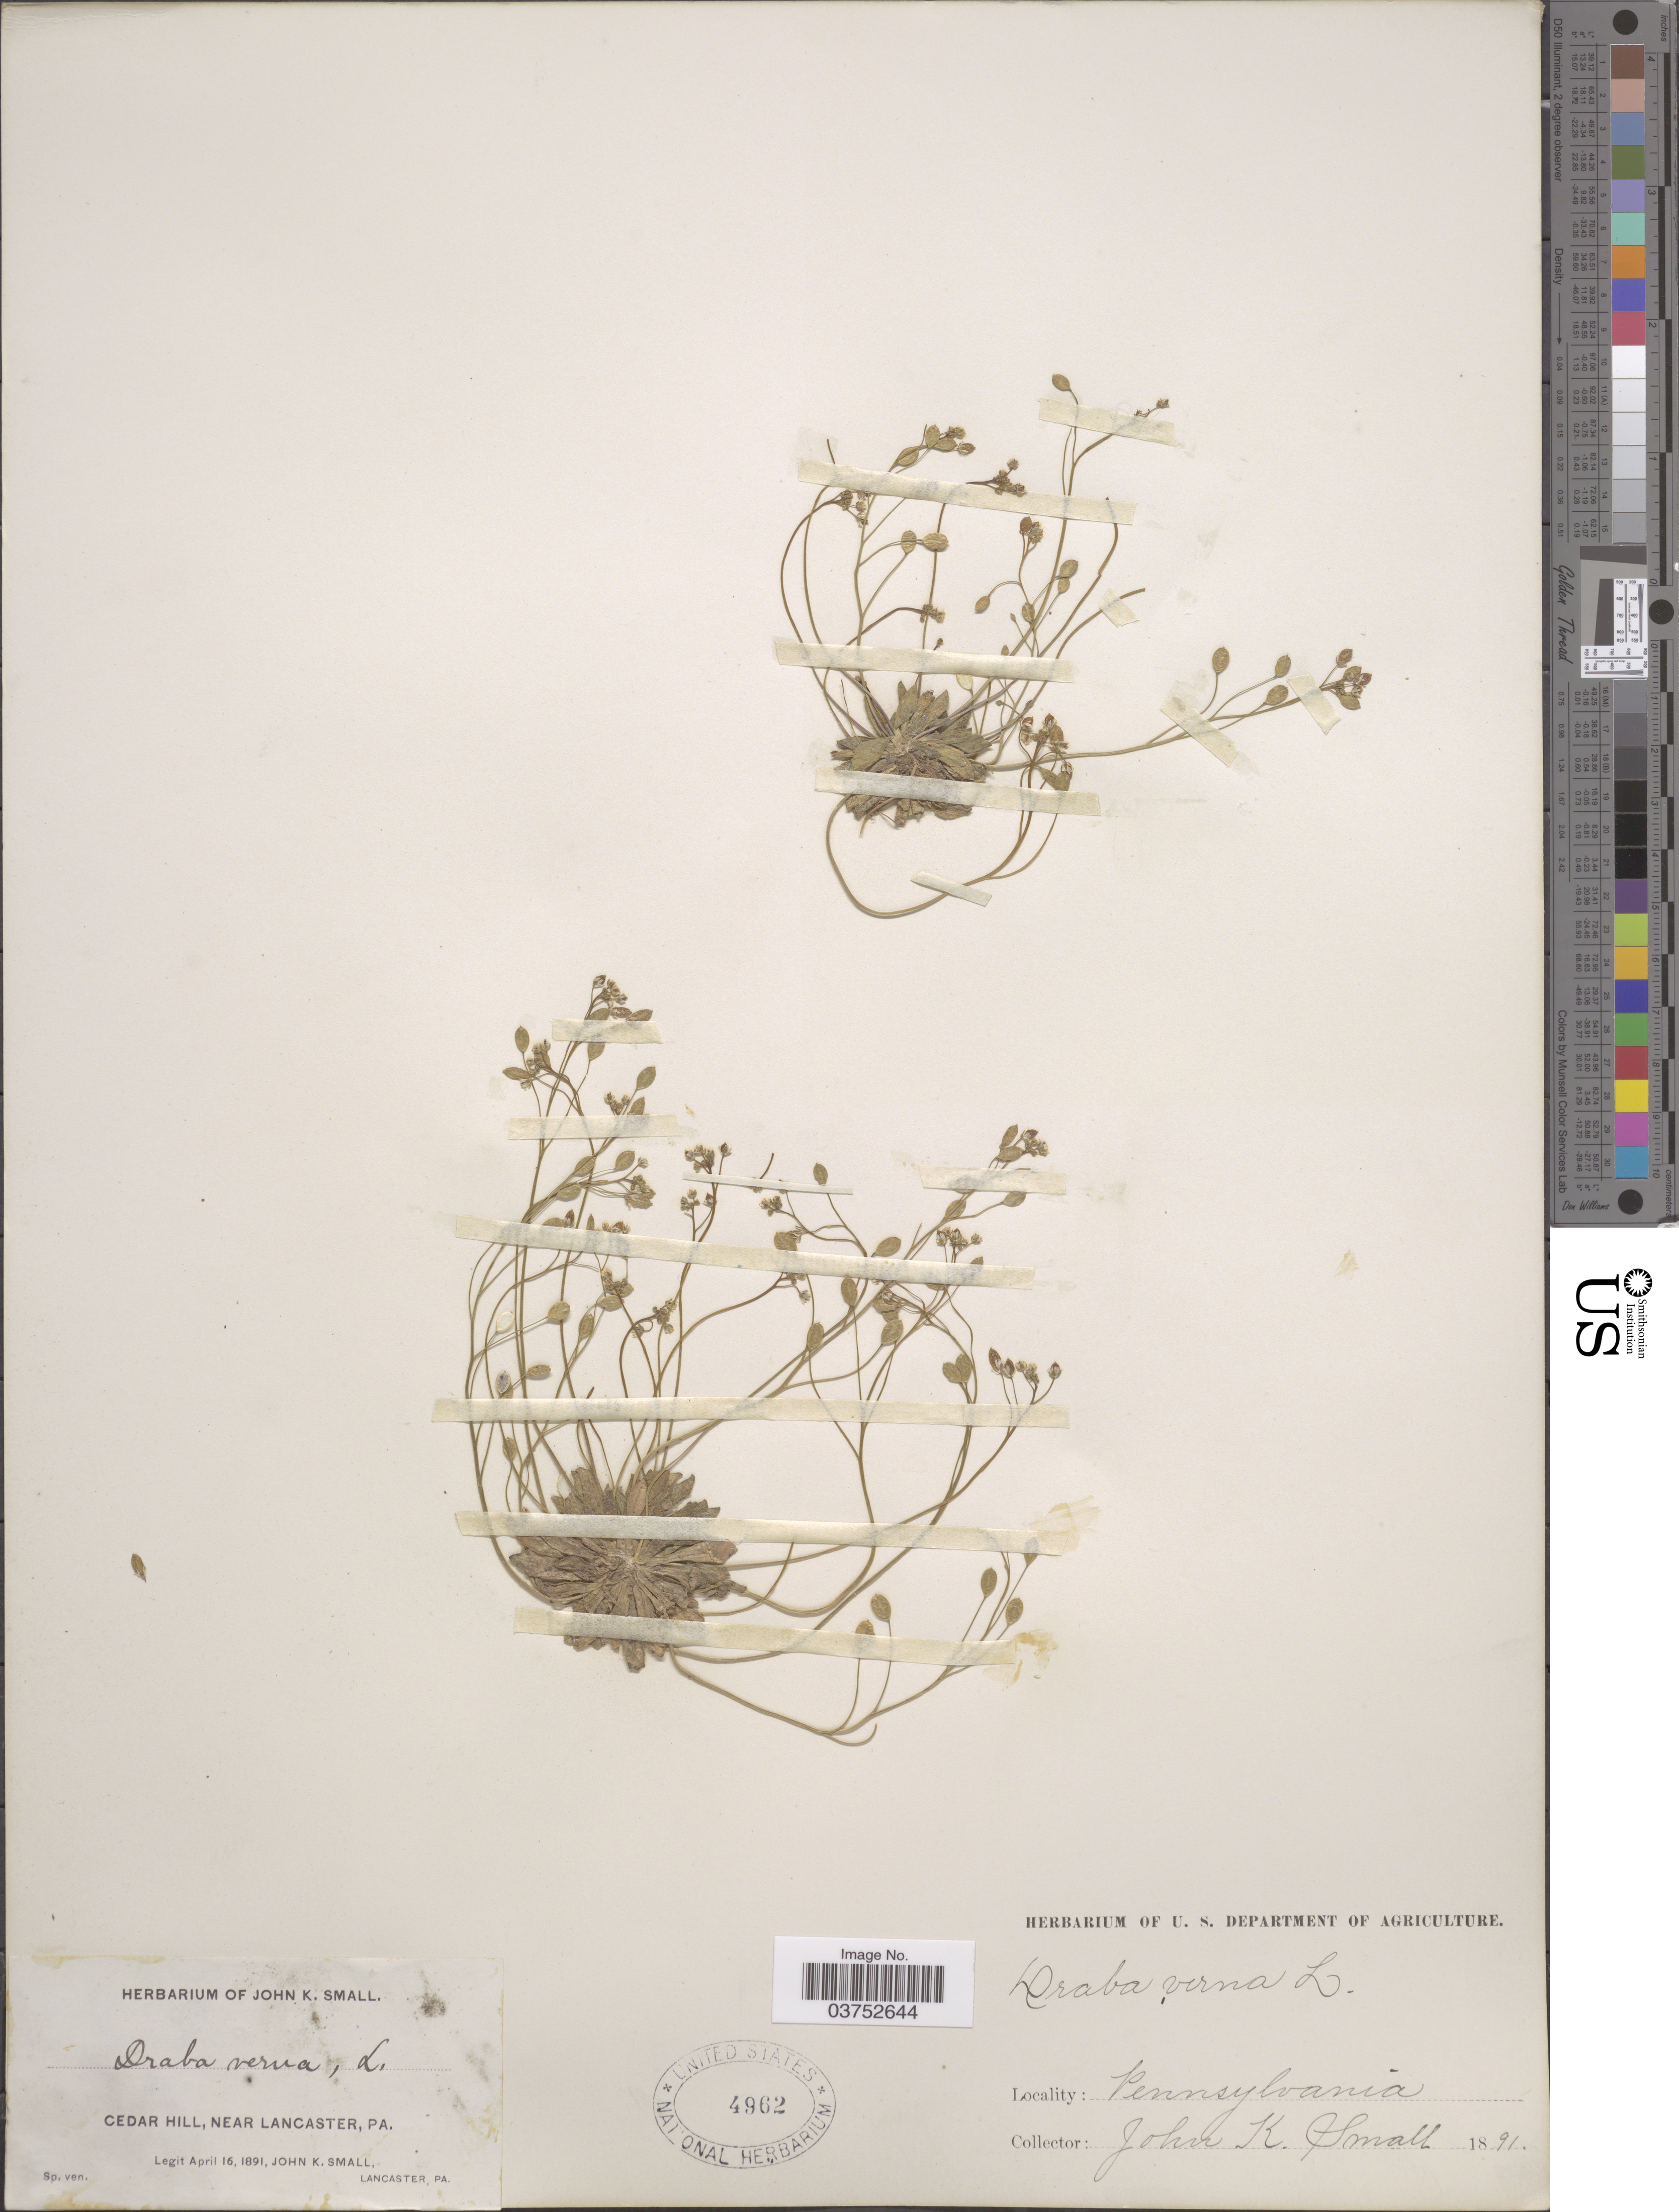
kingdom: Plantae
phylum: Tracheophyta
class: Magnoliopsida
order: Brassicales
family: Brassicaceae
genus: Draba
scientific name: Draba verna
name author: L.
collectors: J. K. Small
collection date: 1891-04-16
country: United States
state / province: Pennsylvania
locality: Cedar Hill, near Lancaster.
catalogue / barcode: US 4962